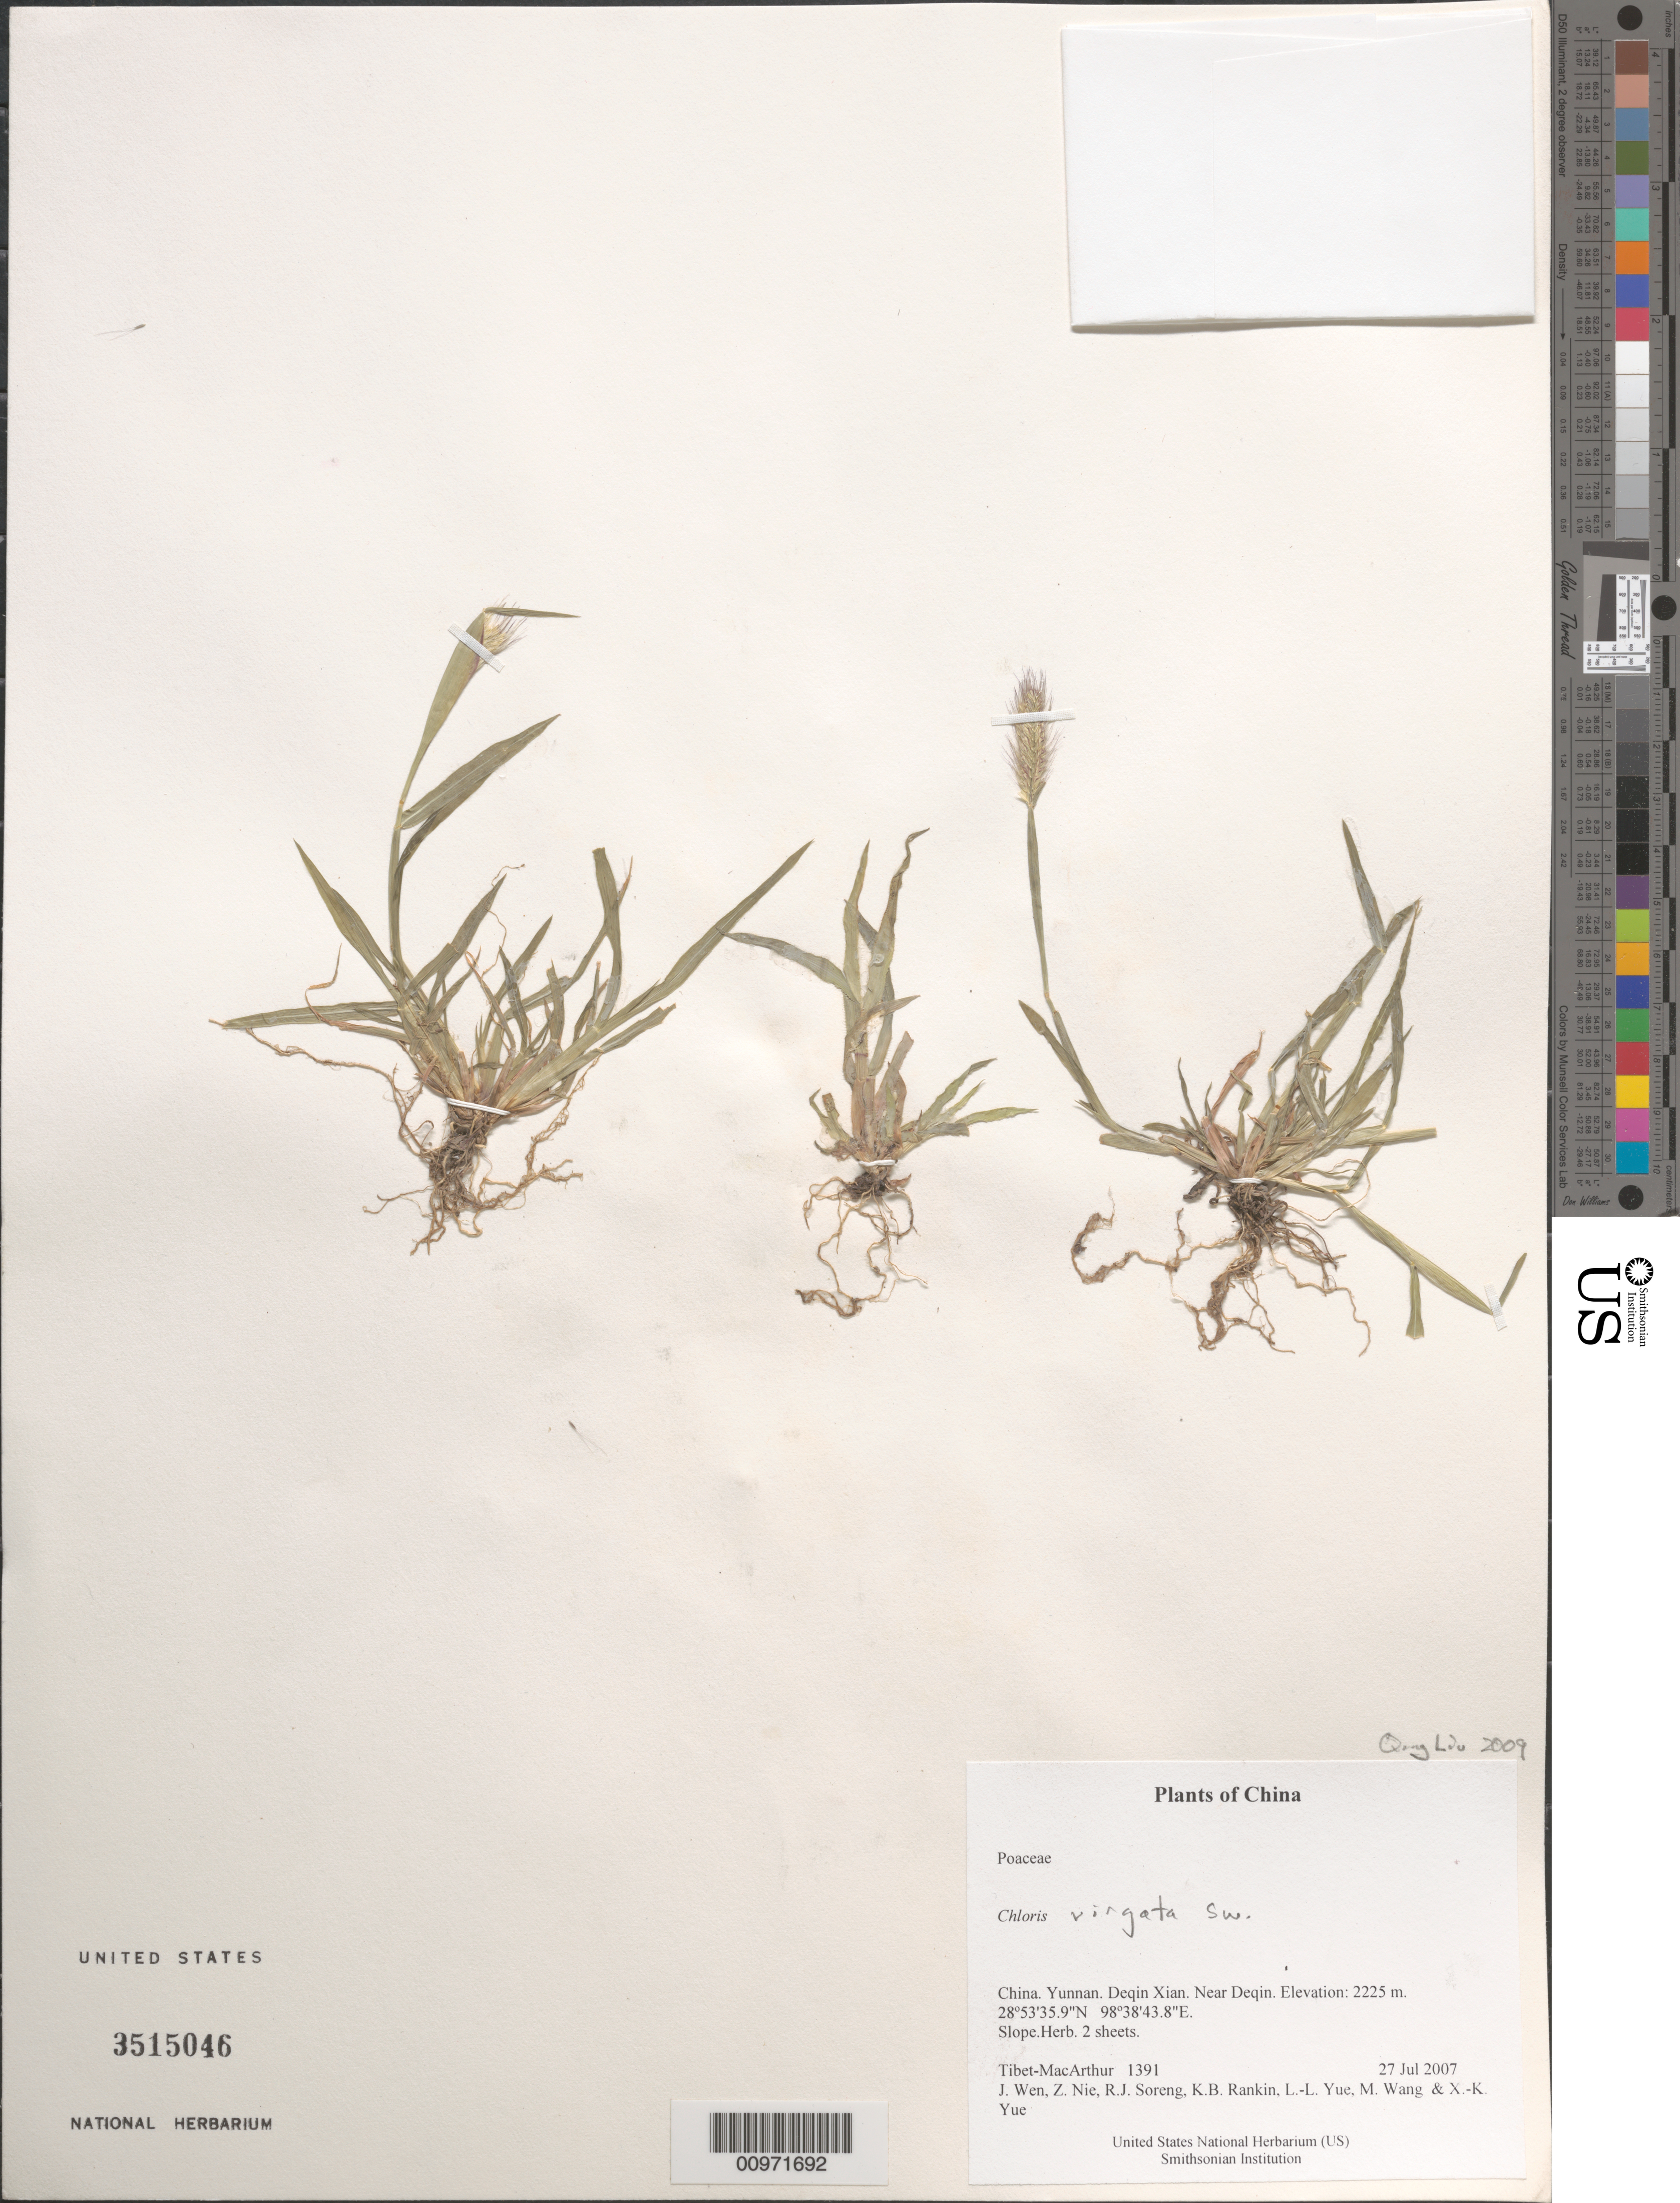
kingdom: Plantae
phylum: Tracheophyta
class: Liliopsida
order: Poales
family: Poaceae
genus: Chloris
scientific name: Chloris virgata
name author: Sw.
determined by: Qing Liu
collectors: Tibet-MacArthur, J. Wen, Z. Nie, R. J. Soreng, K. Rankin, L. Yue, M. Wang & X. Yue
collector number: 1391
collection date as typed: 27 Jul 2007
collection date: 2007-07-27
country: China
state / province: Yunnan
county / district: Deqin Xian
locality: Near Deqin.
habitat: Slope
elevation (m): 2225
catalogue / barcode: US 3515046